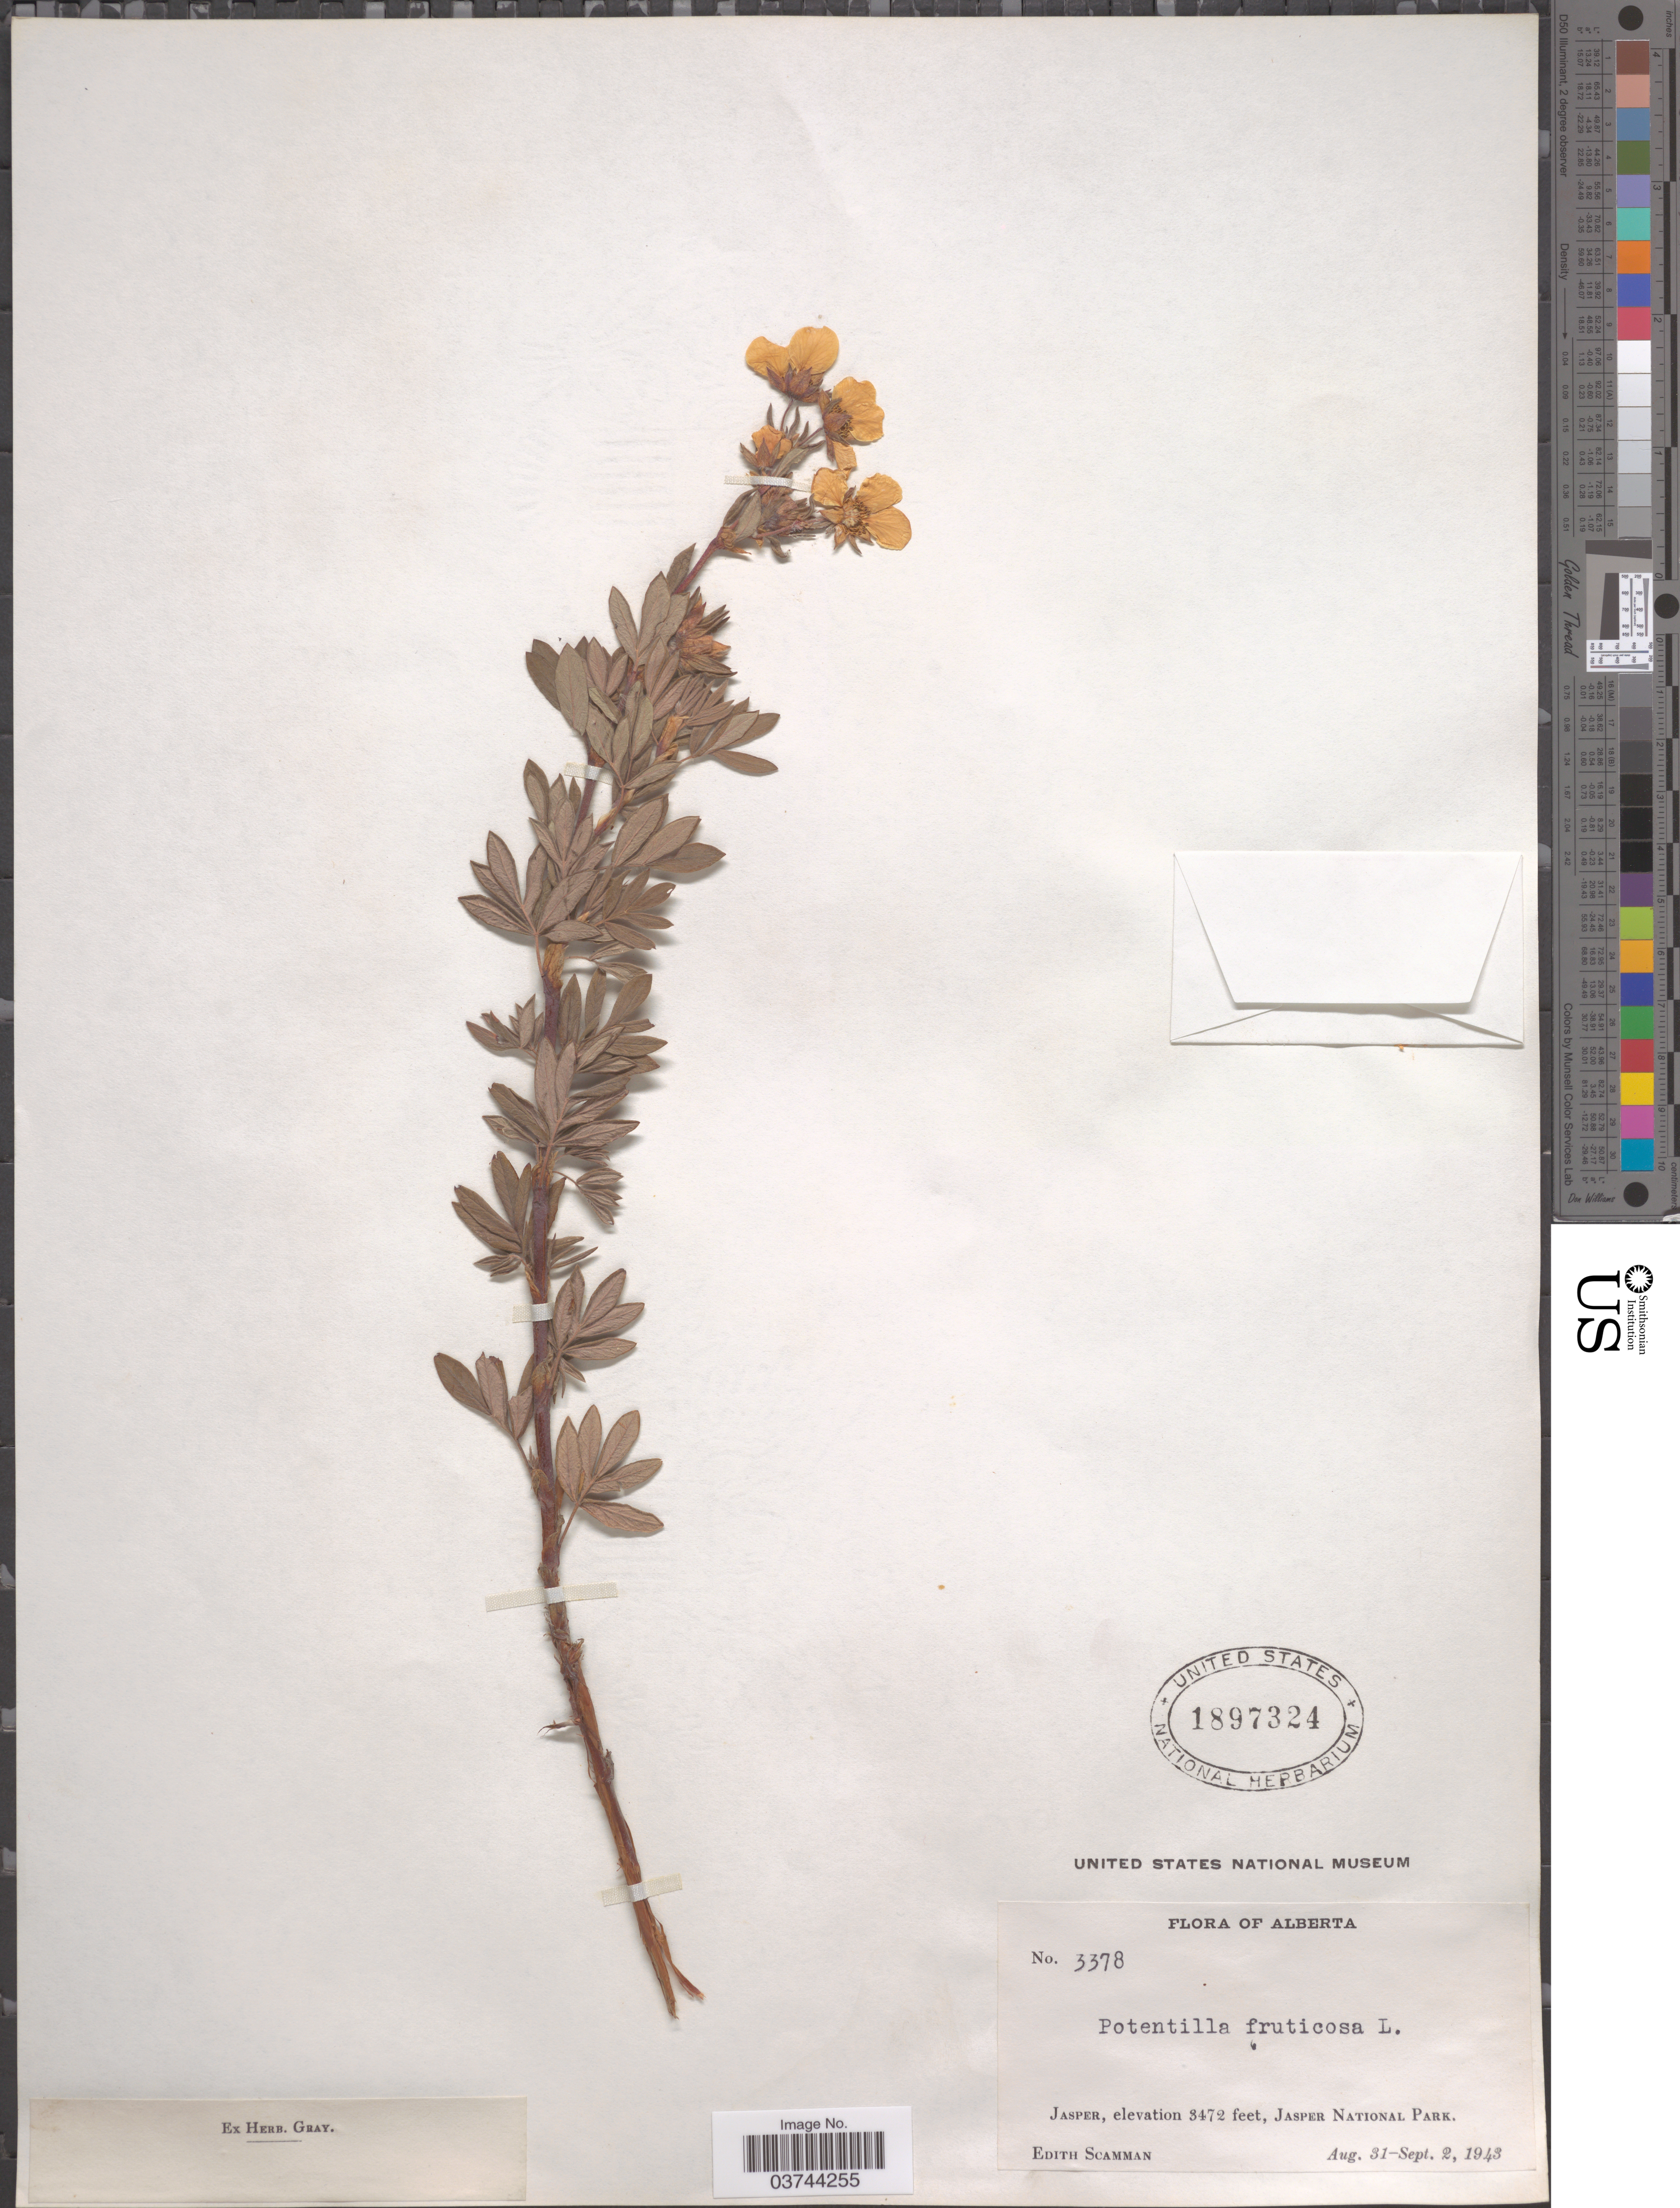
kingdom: Plantae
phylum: Tracheophyta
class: Magnoliopsida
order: Rosales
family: Rosaceae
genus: Dasiphora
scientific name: Dasiphora fruticosa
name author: (L.) Rydb.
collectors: E. Scamman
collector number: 3378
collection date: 1943-08-31/1943-09-02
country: Canada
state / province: Alberta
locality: Jasper, Jasper National Park.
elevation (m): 1058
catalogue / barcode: US 1897324